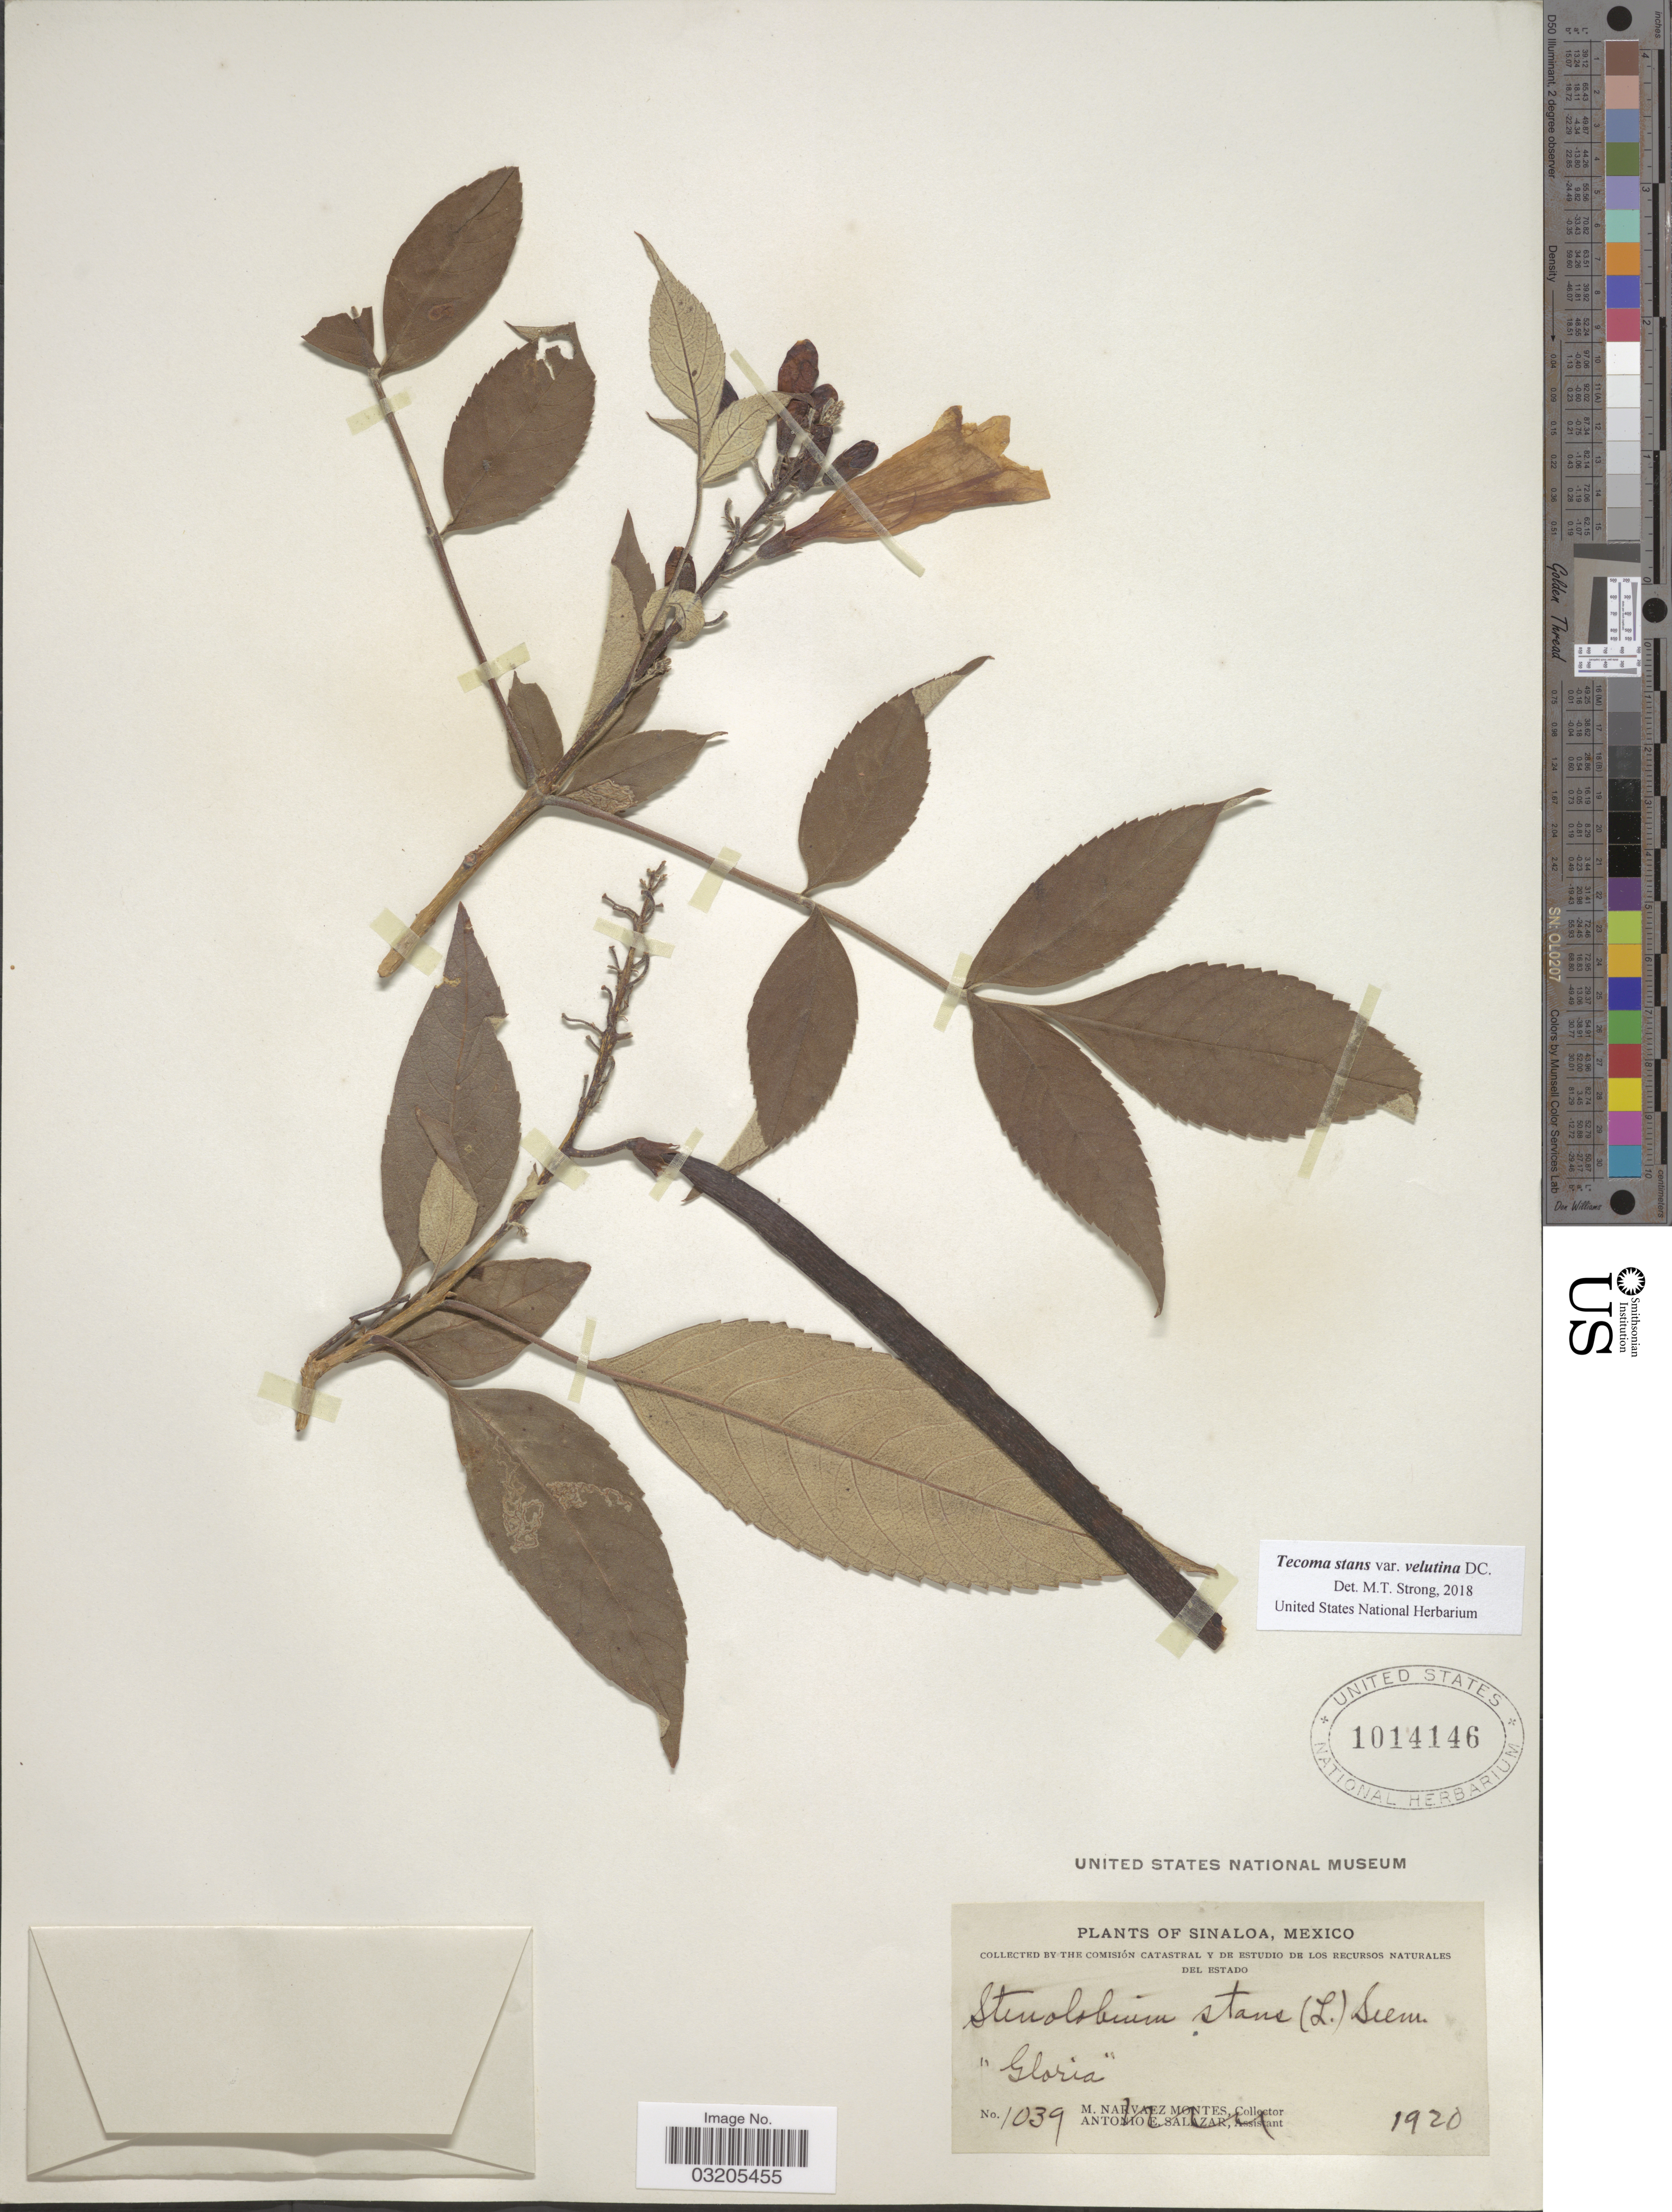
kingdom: Plantae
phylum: Tracheophyta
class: Magnoliopsida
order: Lamiales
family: Bignoniaceae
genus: Tecoma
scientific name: Tecoma stans var. velutina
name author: DC.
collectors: Comisión Catastral & De Estudio de Los Recursos Naturales del Estado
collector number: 1039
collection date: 1920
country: Mexico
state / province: Sinaloa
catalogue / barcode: US 1014146